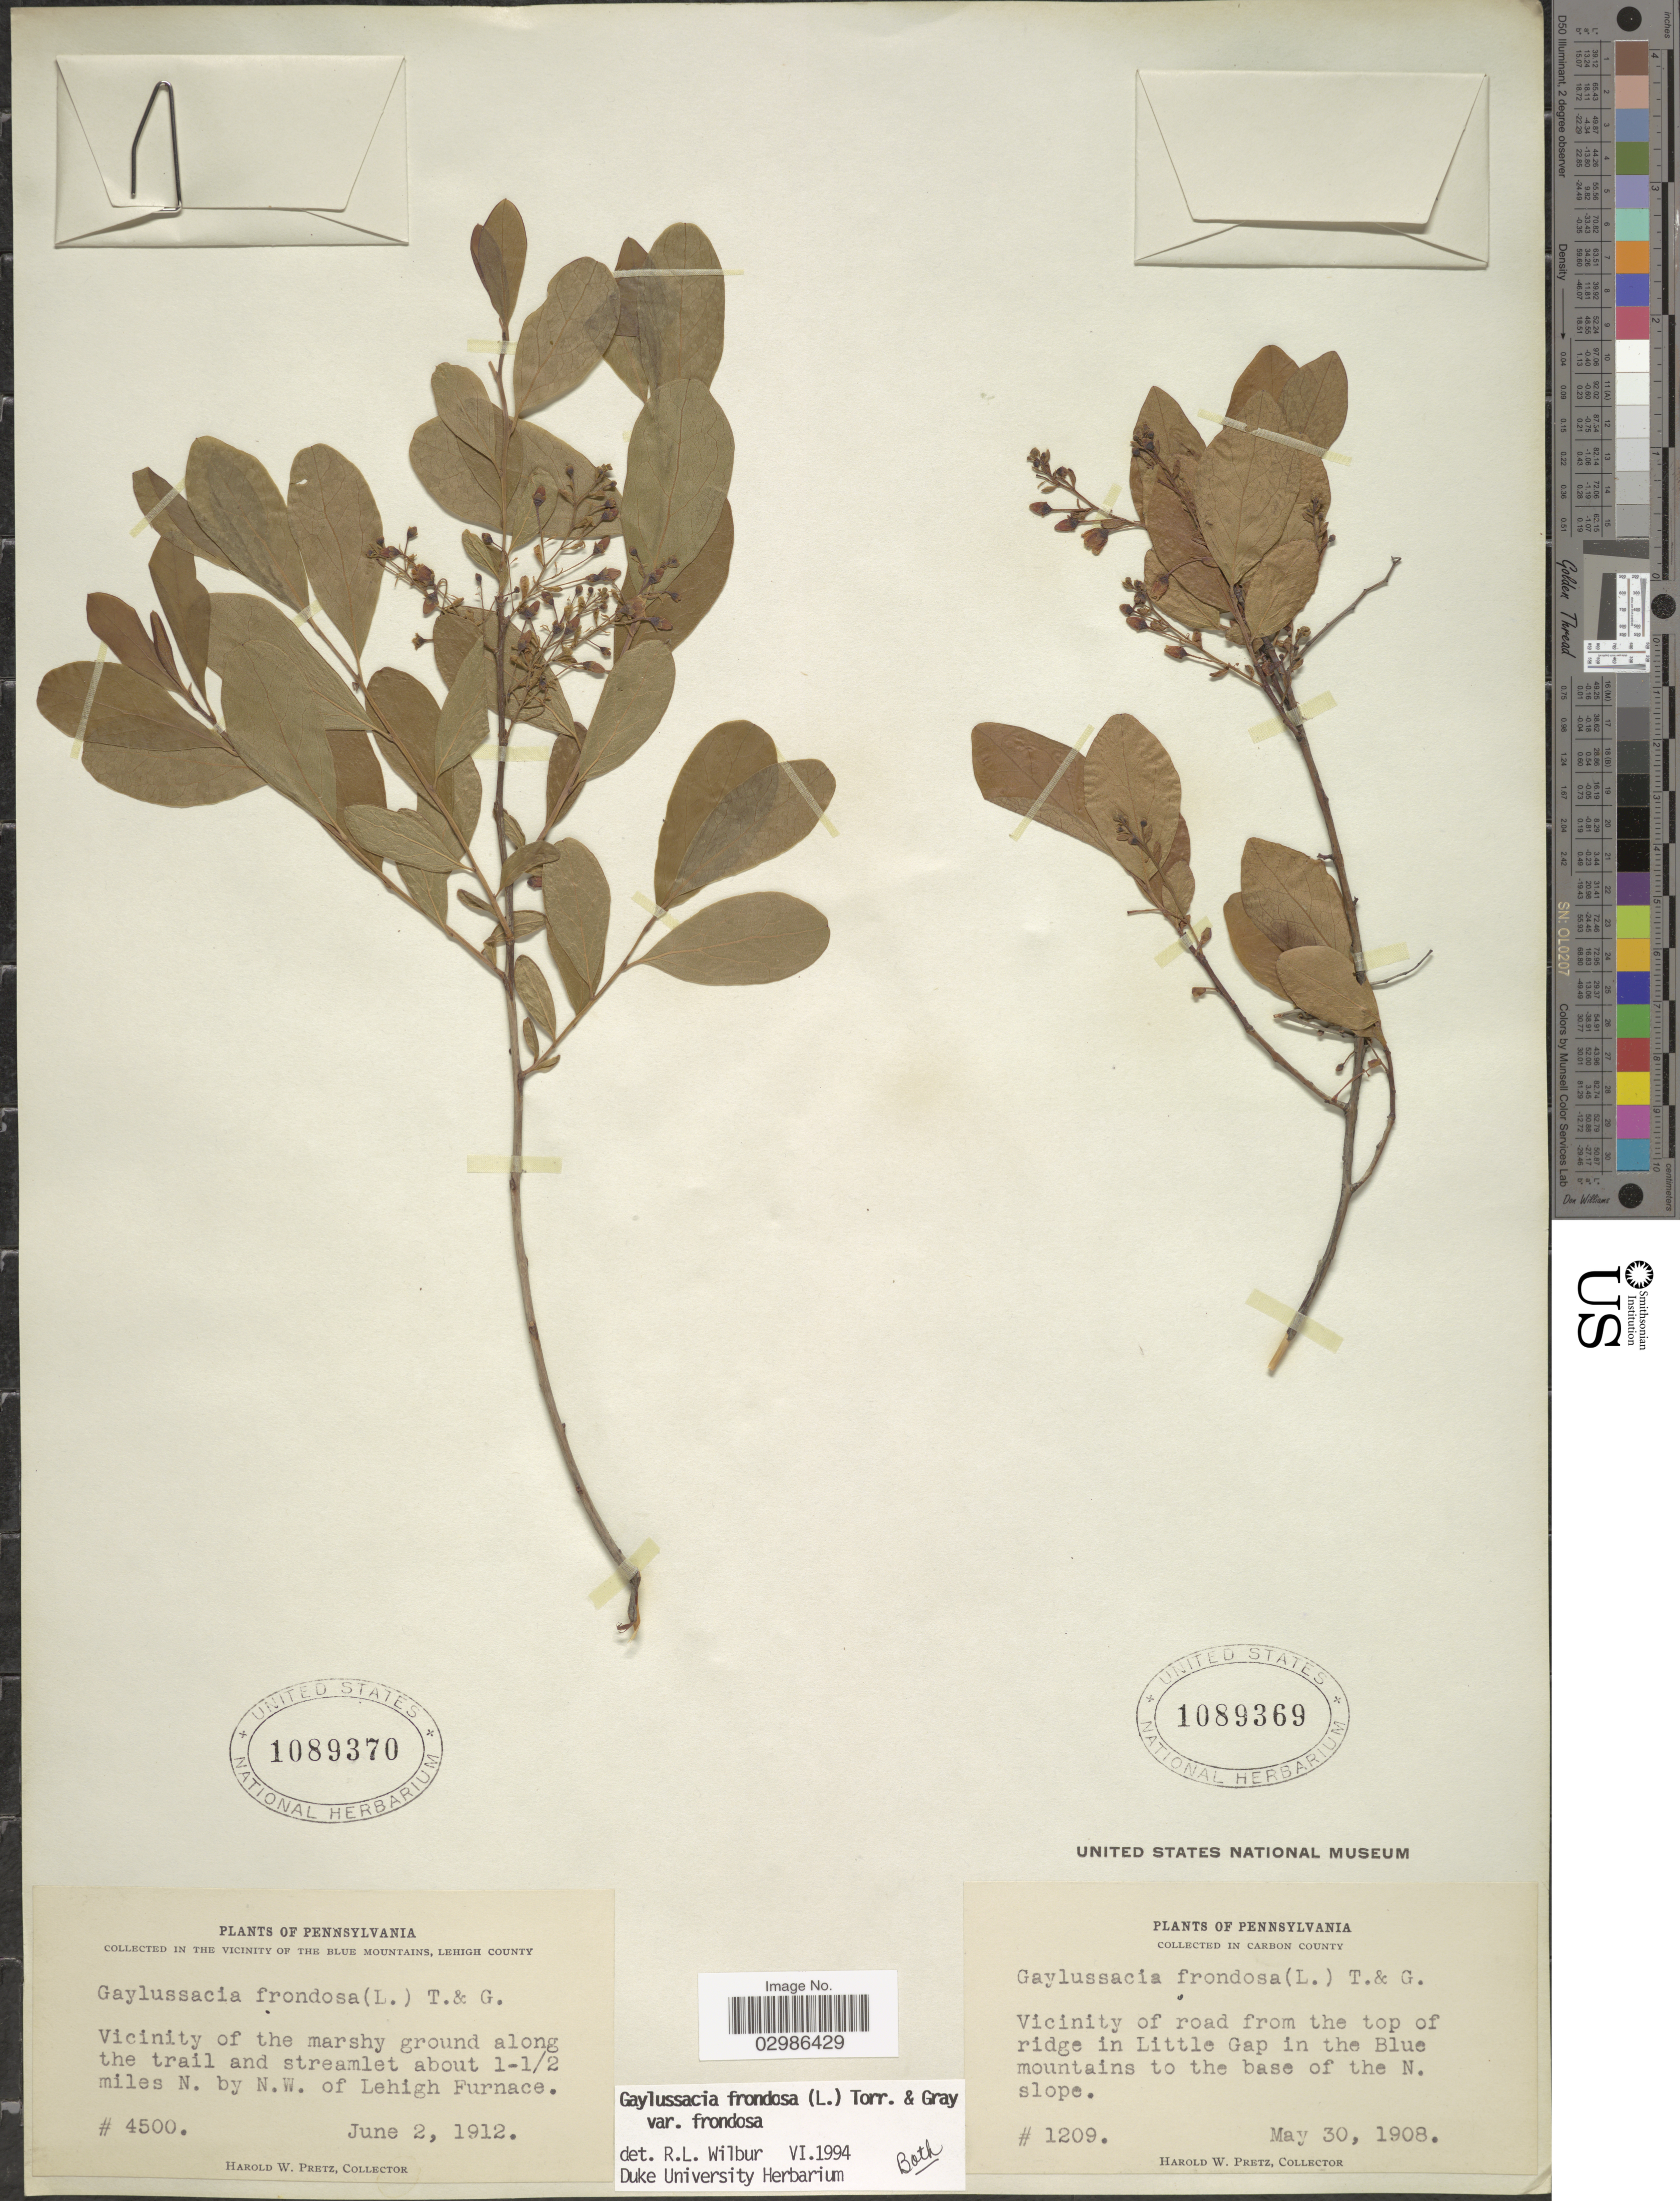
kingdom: Plantae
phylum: Tracheophyta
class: Magnoliopsida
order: Ericales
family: Ericaceae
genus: Gaylussacia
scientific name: Gaylussacia frondosa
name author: (L.) Torr. & A. Gray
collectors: H. W. Pretz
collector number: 4500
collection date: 1912-06-02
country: United States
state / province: Pennsylvania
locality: In the vicinity of the Blue Mountains, Lehigh County. Vicinity of the marshy ground along the trail and streamlet about 1-½ miles N. by N.W. of Lehigh Furnace.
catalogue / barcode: US 1089370-2